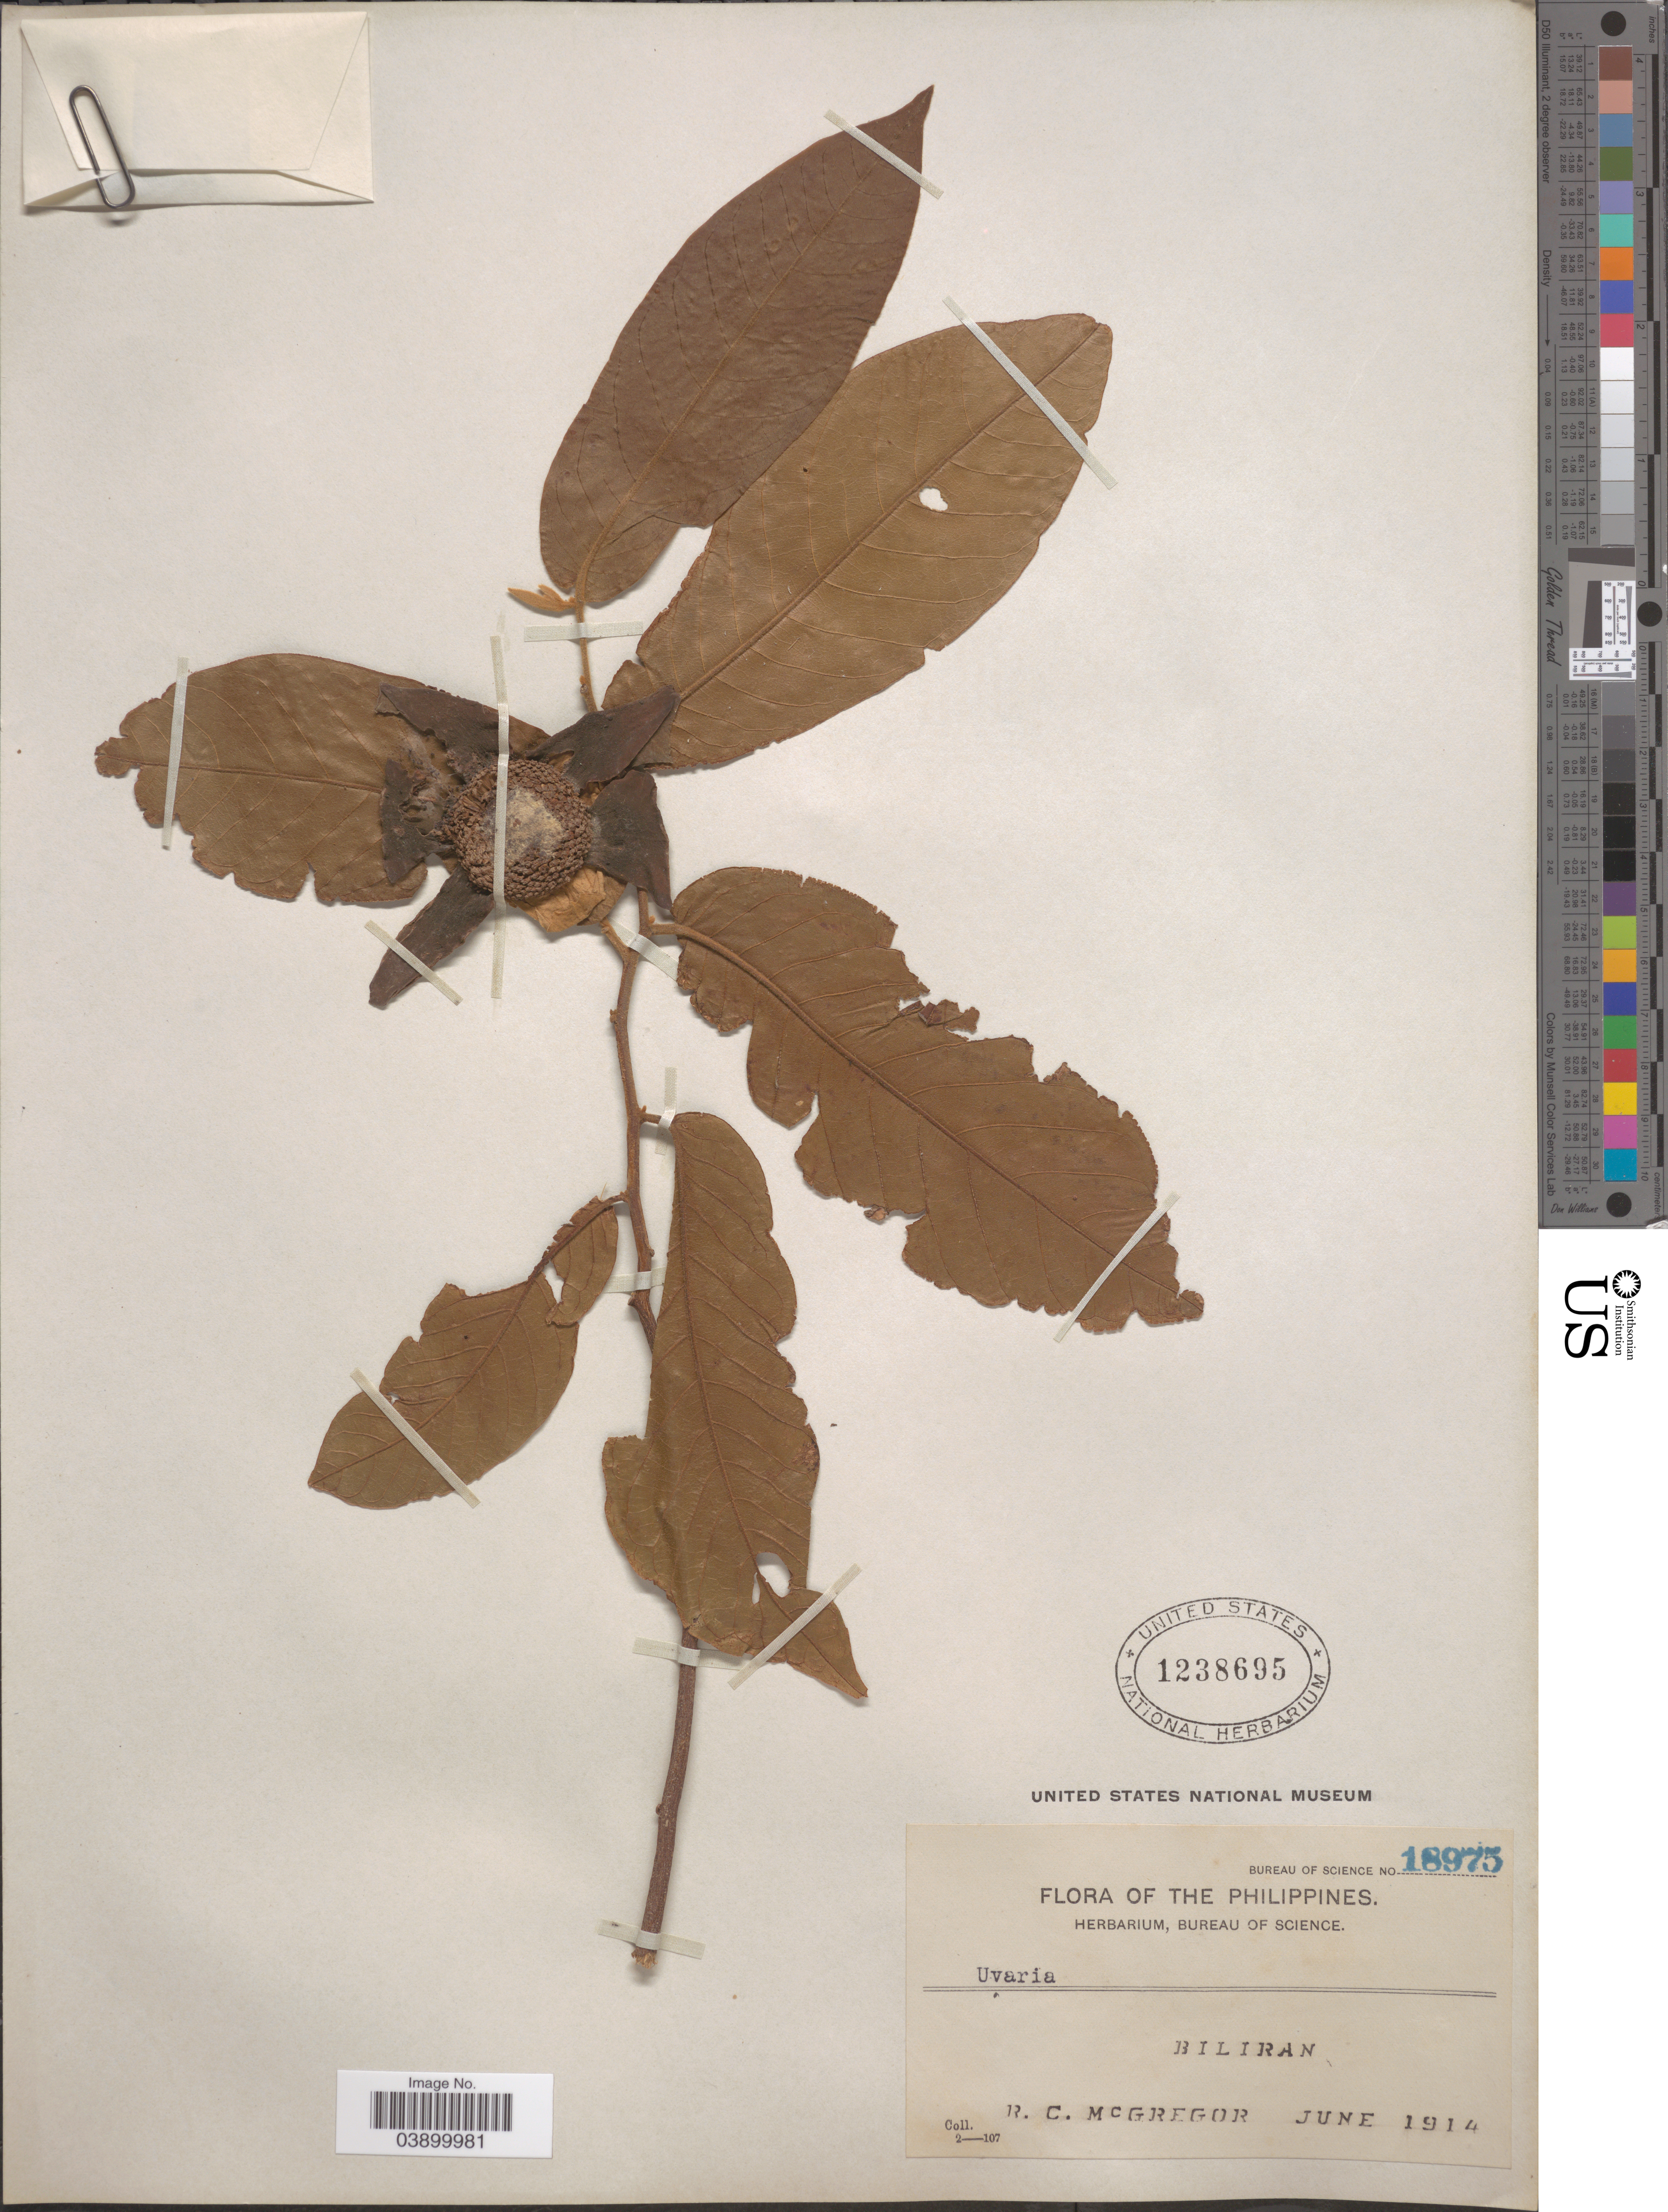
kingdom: Plantae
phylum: Tracheophyta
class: Magnoliopsida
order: Magnoliales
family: Annonaceae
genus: Uvaria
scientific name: Uvaria sp.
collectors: R. C. McGregor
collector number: Bureau of Science 18975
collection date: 1914-06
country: Philippines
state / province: Eastern Visayas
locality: Biliran.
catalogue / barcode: US 1238695